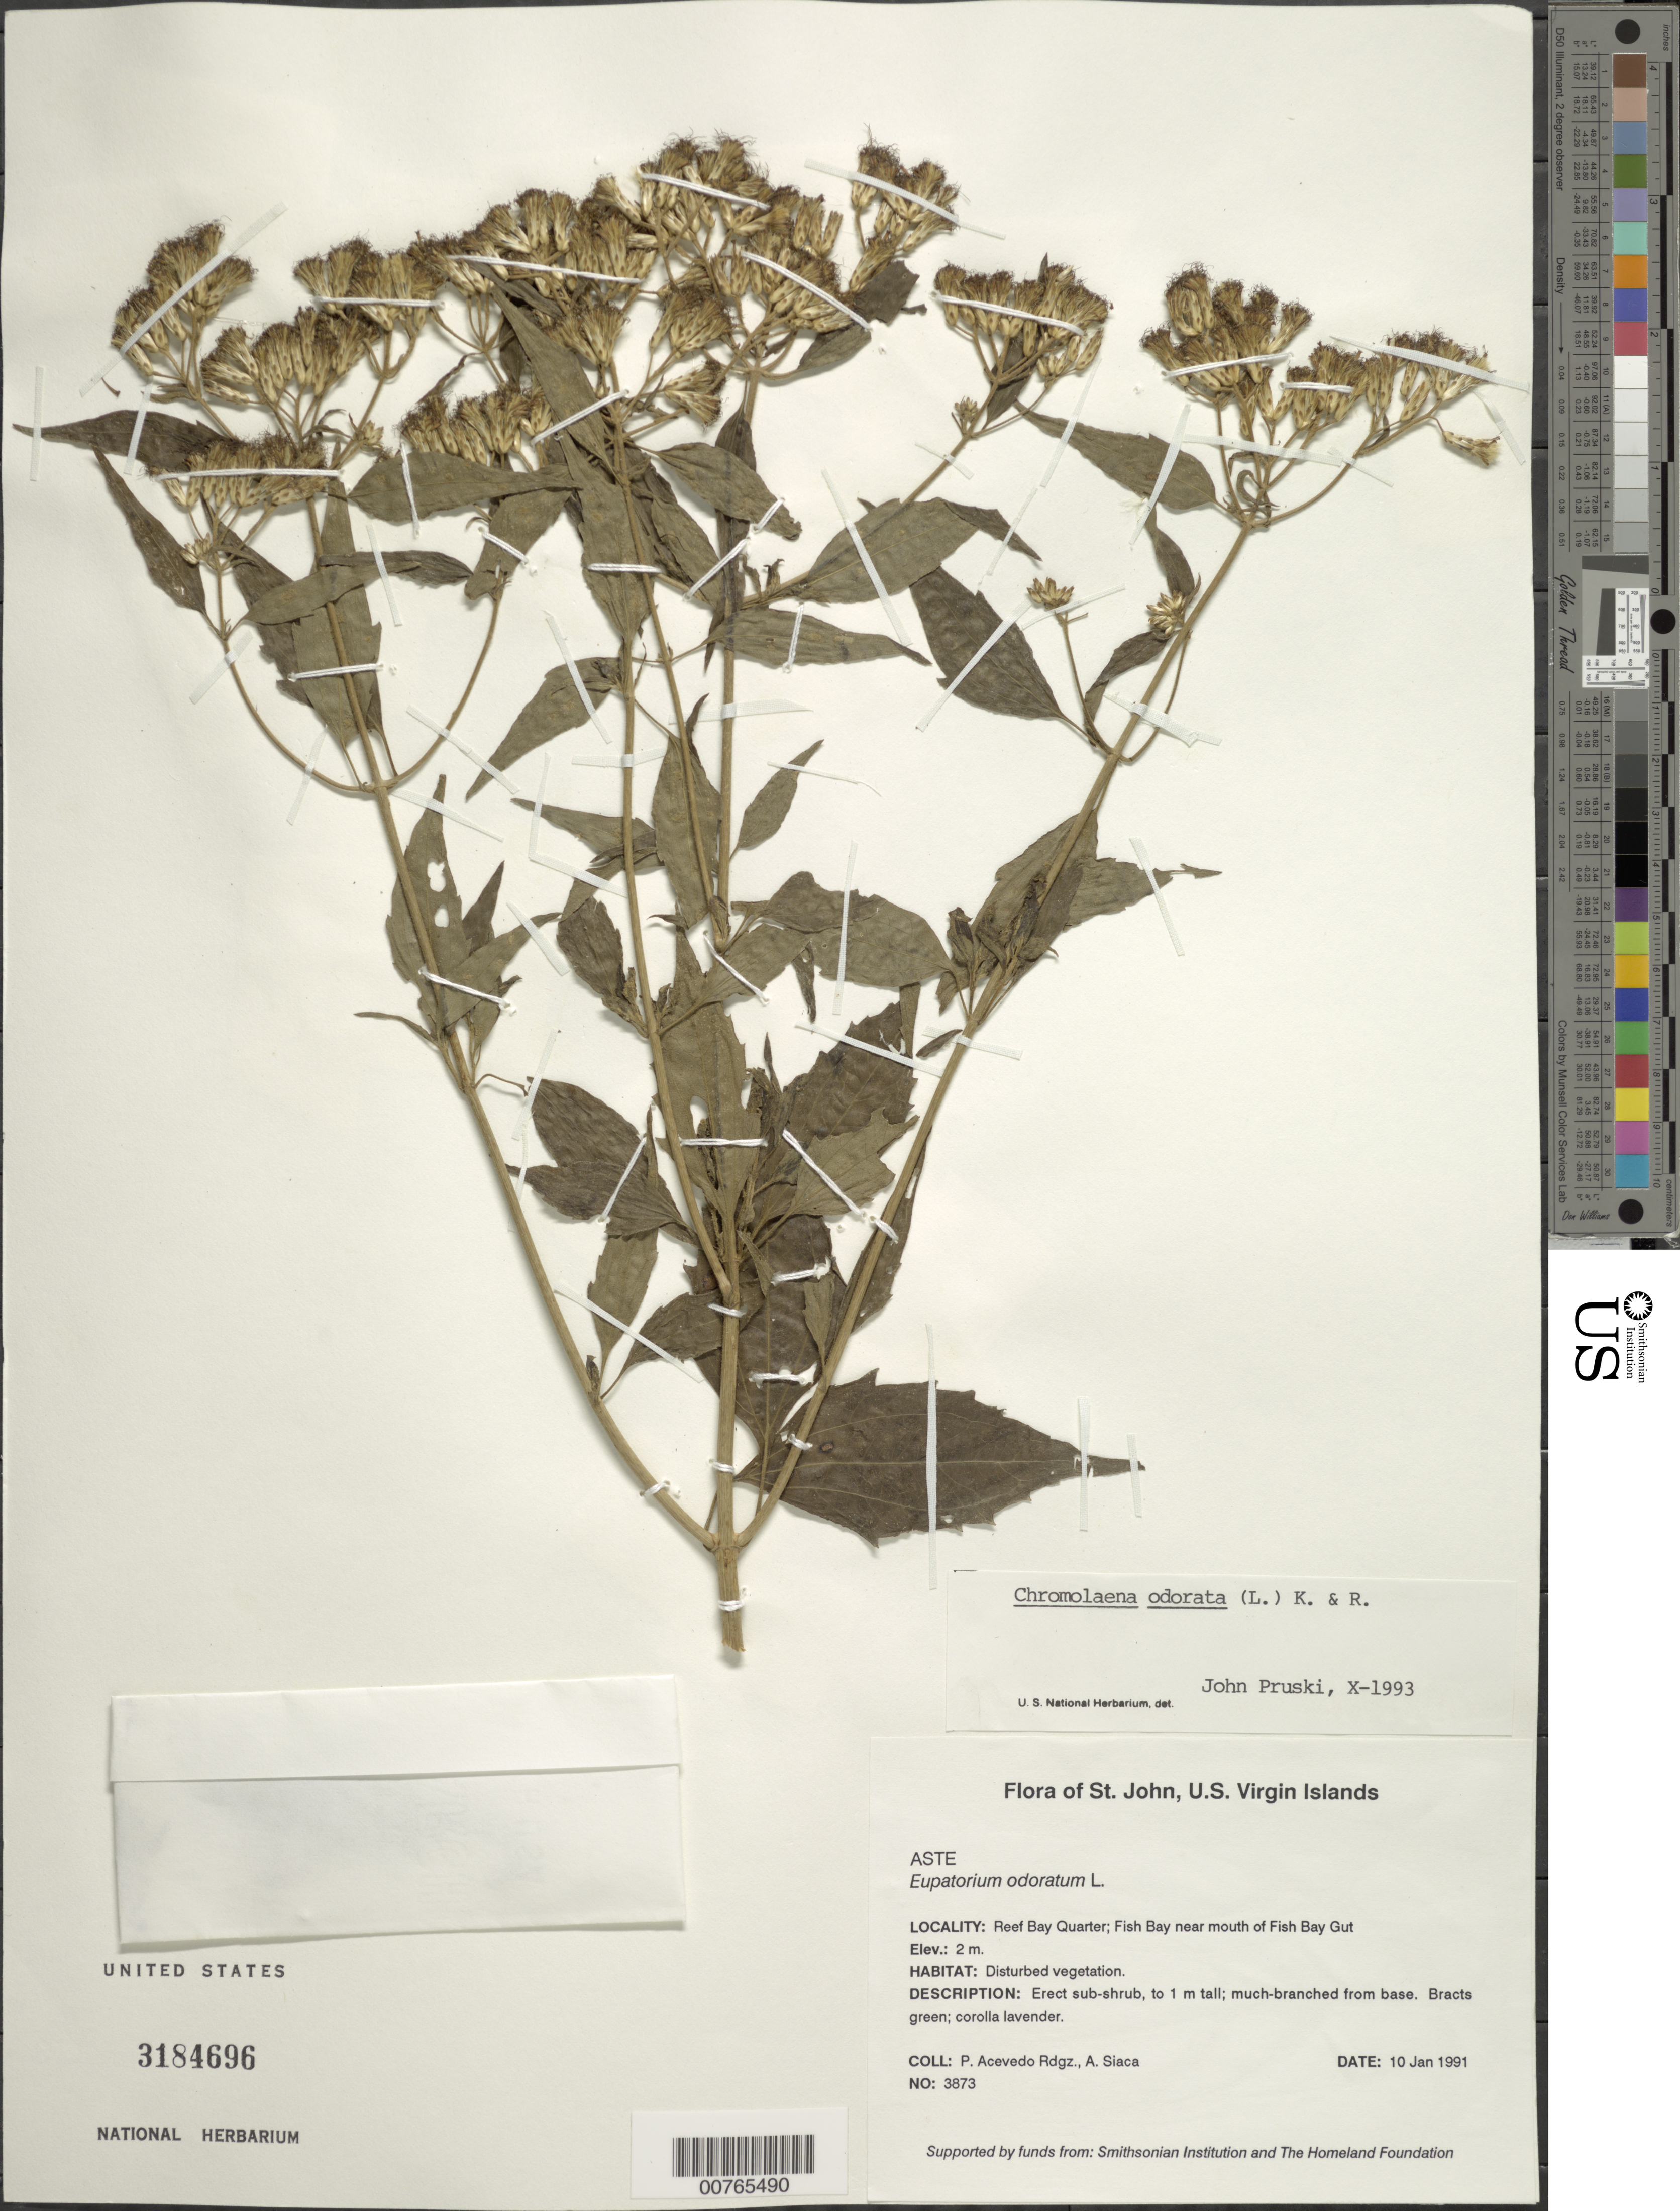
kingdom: Plantae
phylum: Tracheophyta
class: Magnoliopsida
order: Asterales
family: Asteraceae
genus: Chromolaena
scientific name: Chromolaena odorata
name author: (L.) R.M. King & H. Rob.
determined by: Pruski, J. F.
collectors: P. Acevedo-Rodr. & A. Siaca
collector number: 3873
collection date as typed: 10 Jan 1991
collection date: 1991-01-10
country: U.S. Virgin Islands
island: St. John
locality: Reef Bay Quarter; Fish Bay near mouth of Fish Bay Gut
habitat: Disturbed vegetation.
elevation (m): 2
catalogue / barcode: US 3184696